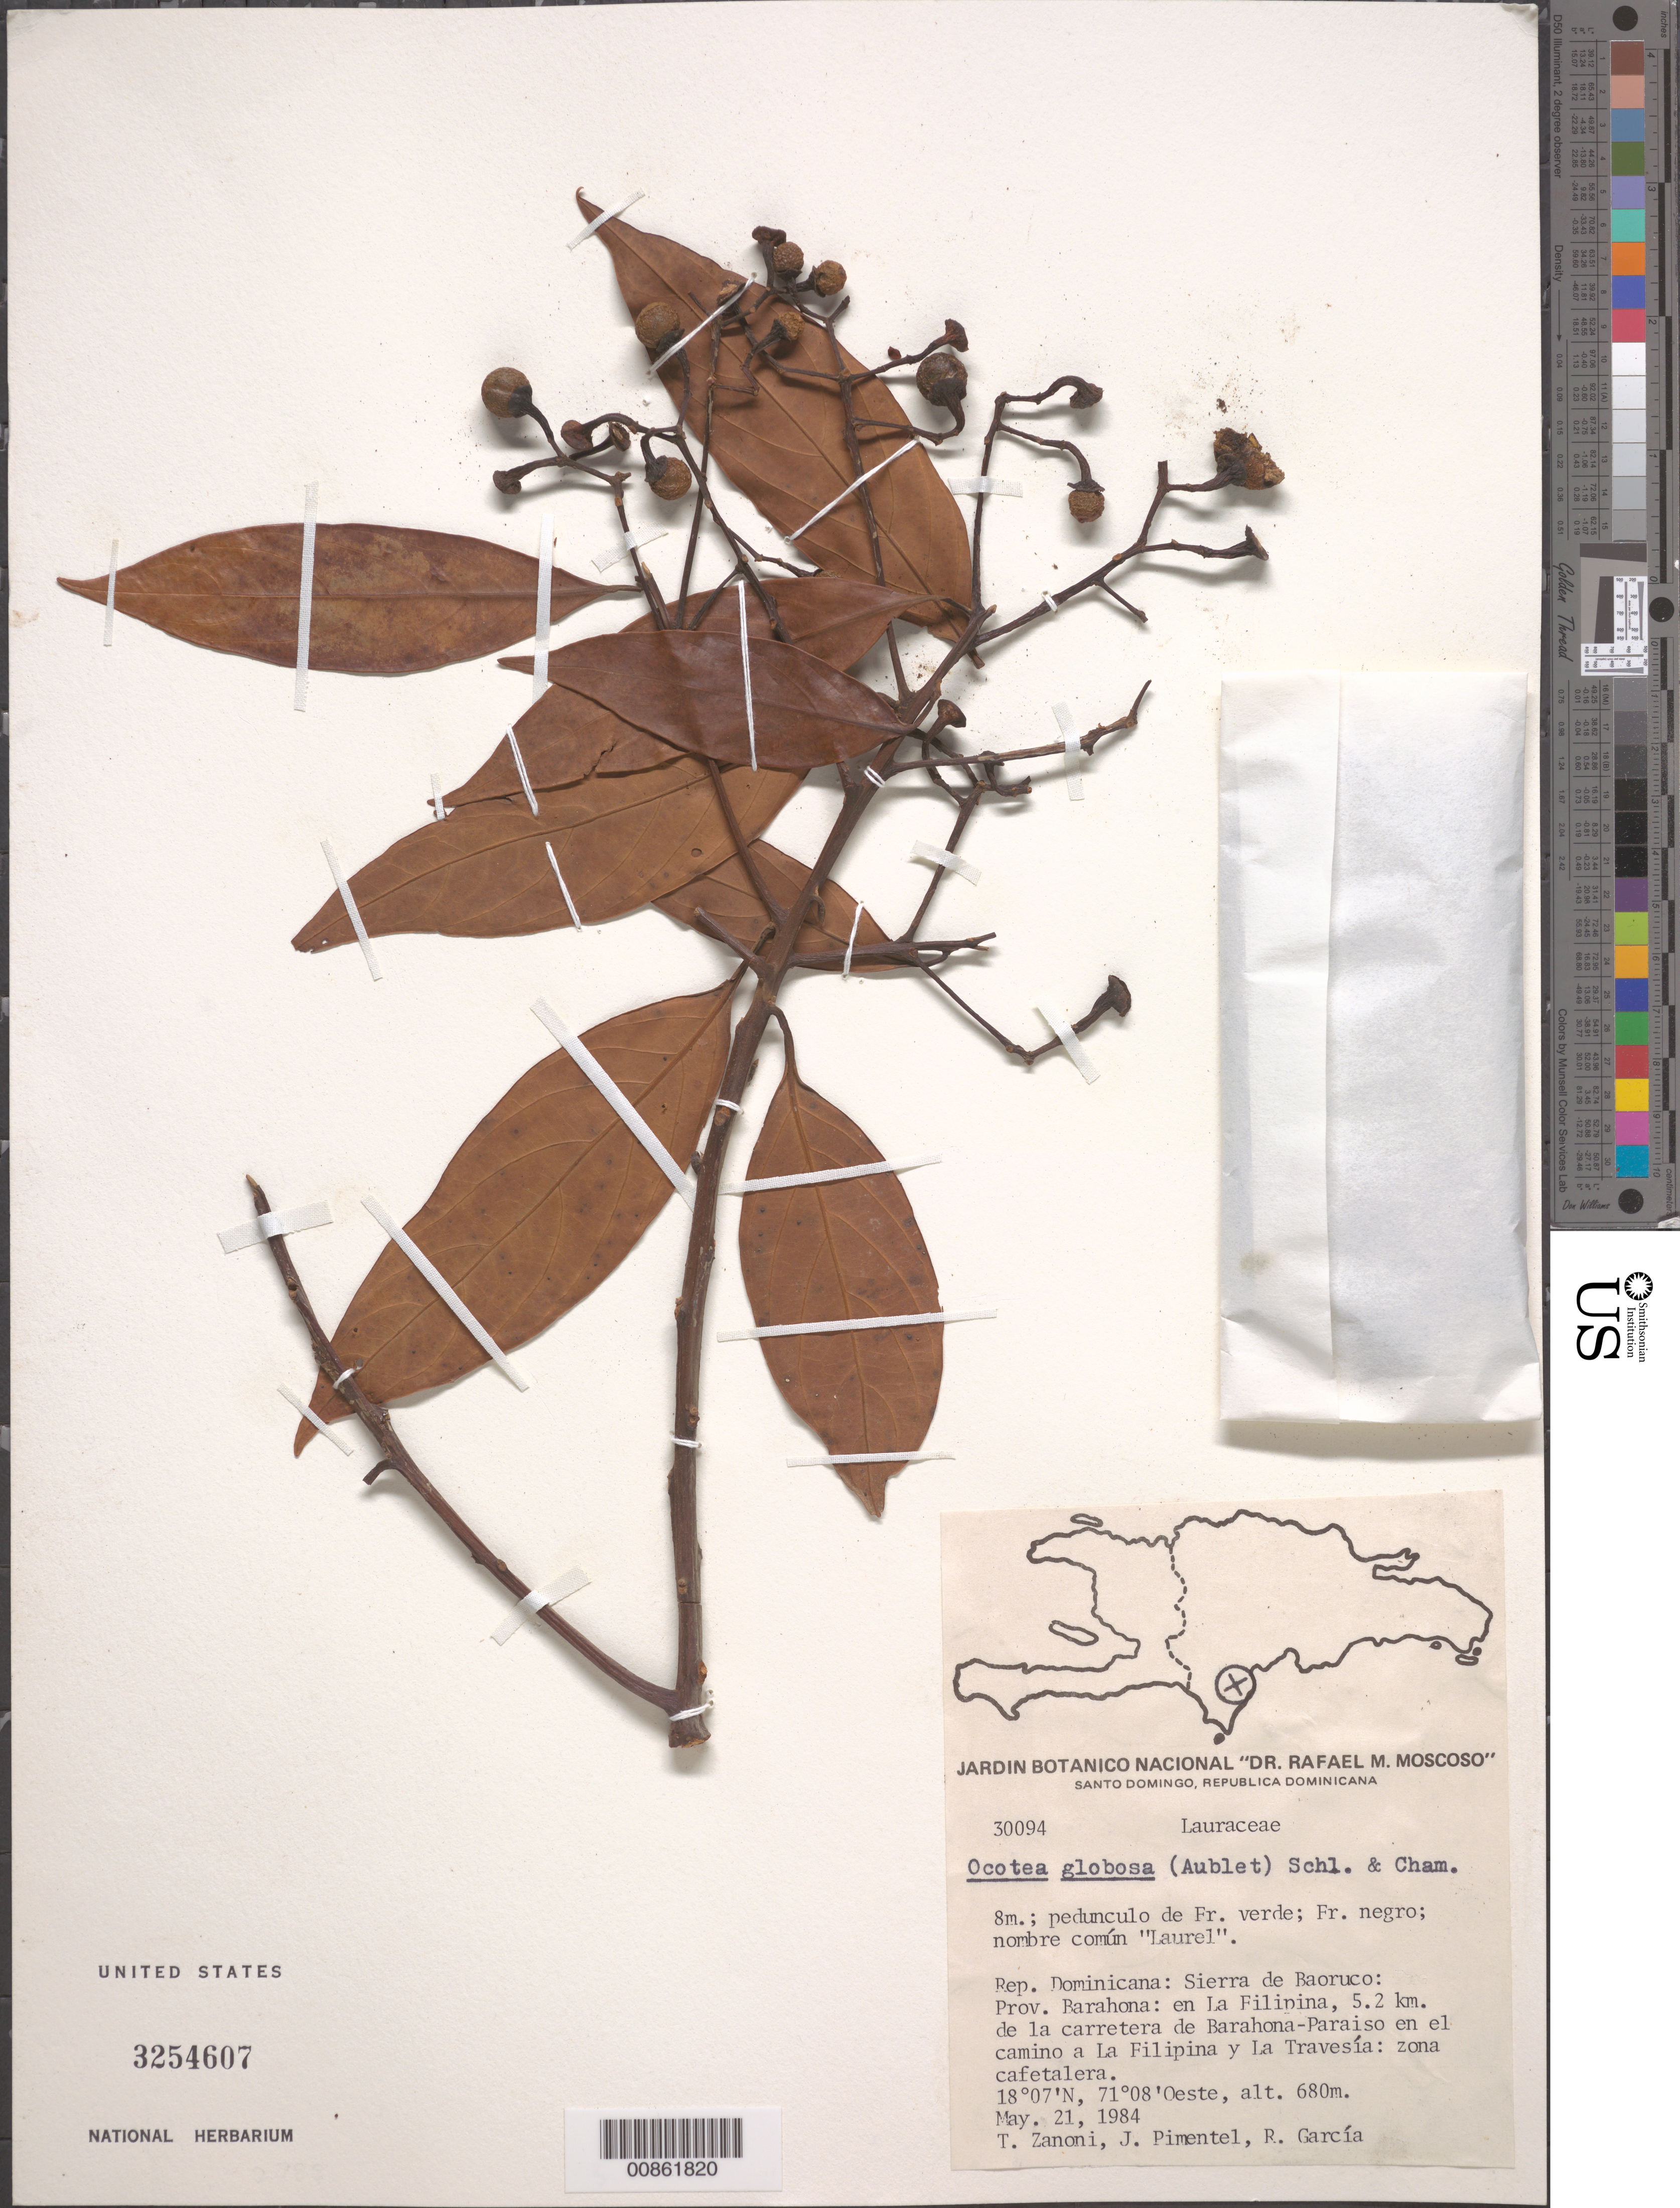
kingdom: Plantae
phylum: Tracheophyta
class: Magnoliopsida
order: Laurales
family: Lauraceae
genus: Nectandra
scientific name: Nectandra hihua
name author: (Ruiz & Pav.) Rohwer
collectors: T. A. Zanoni, J. Pimentel & R. G. García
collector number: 30094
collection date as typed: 21 May 1984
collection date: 1984-05-21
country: Dominican Republic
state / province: Barahona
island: Hispaniola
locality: Sierra de Baoruco: en La Filipina, 5.2 km. de la carretera de Barahona-Paraiso en el camino a La Filipina y La Travesía.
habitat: Zona cafetalera.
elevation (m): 680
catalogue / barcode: US 3254607